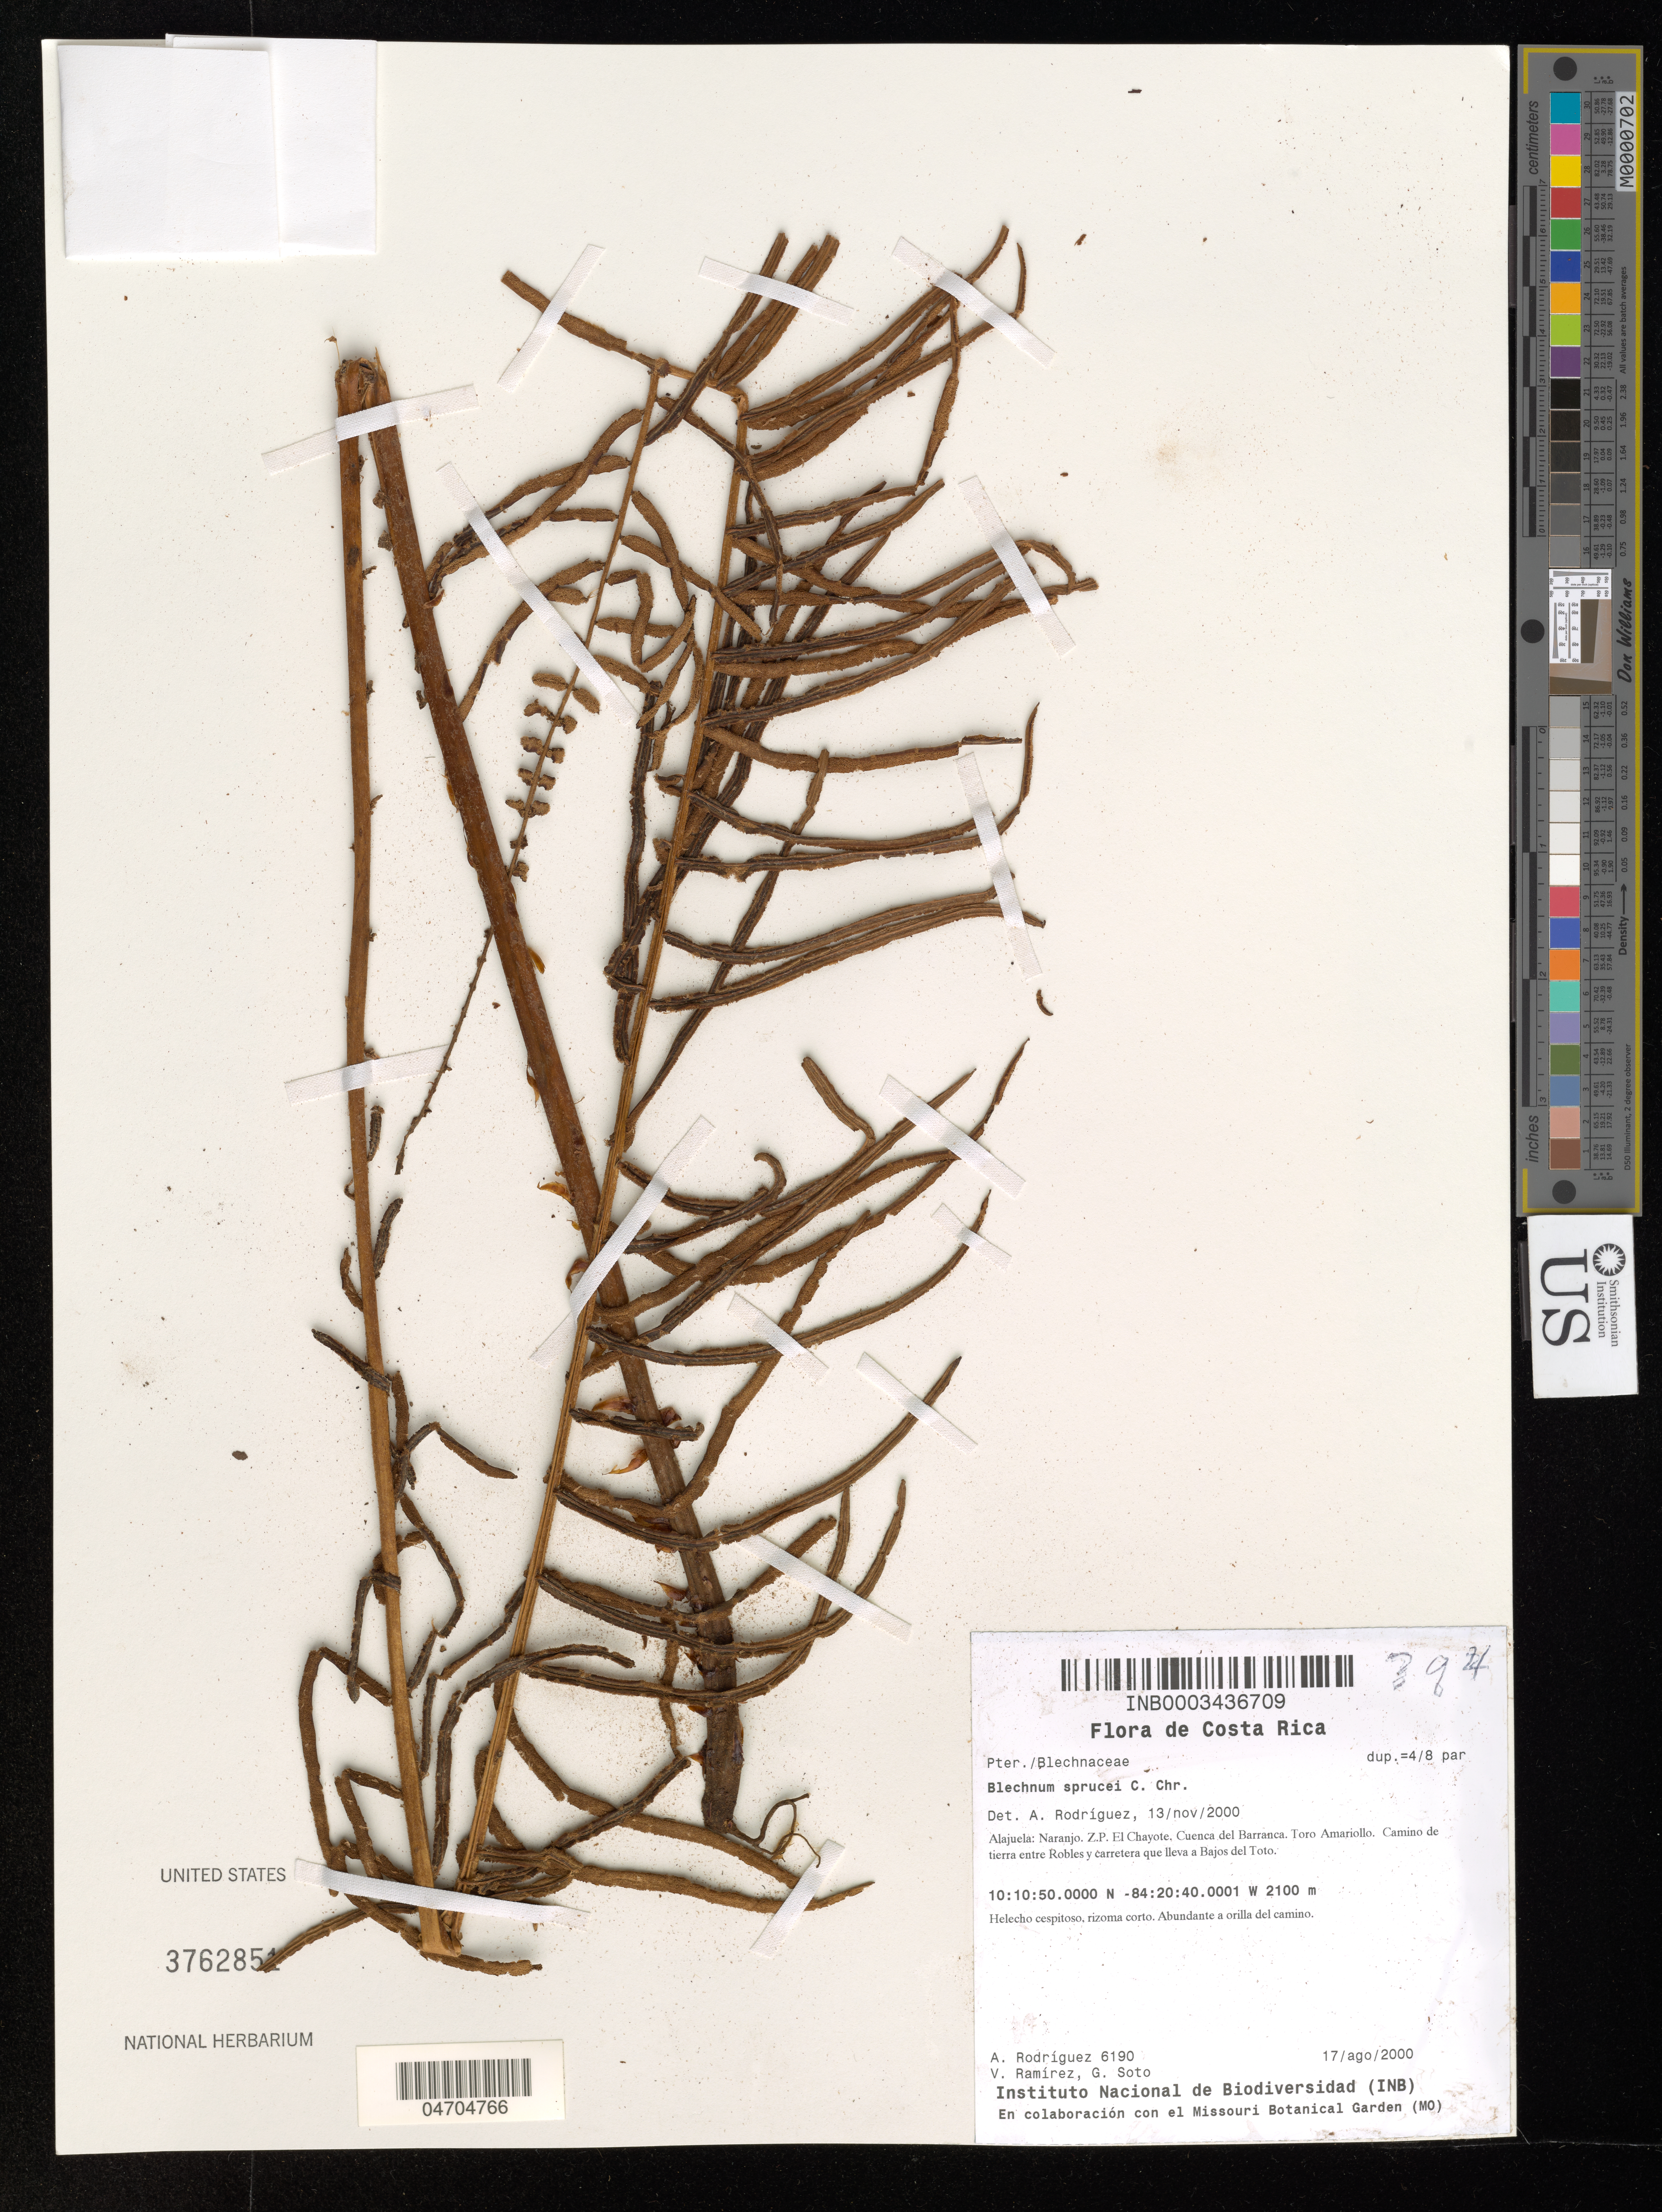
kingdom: Plantae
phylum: Tracheophyta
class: Polypodiopsida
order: Polypodiales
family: Blechnaceae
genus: Blechnum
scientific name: Blechnum sprucei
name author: C. Chr.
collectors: A. Rodríguez, V. Ramirez & G. Soto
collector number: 6190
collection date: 2000-08-17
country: Costa Rica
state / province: Alajuela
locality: Naranjo. Z. P. El Chayote. Cuenca del Barranca. Toro Amariollo. Camino de tierra entre Robles y carretera que lleva a Bajos del Toto.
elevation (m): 2100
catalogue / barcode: US 3762851